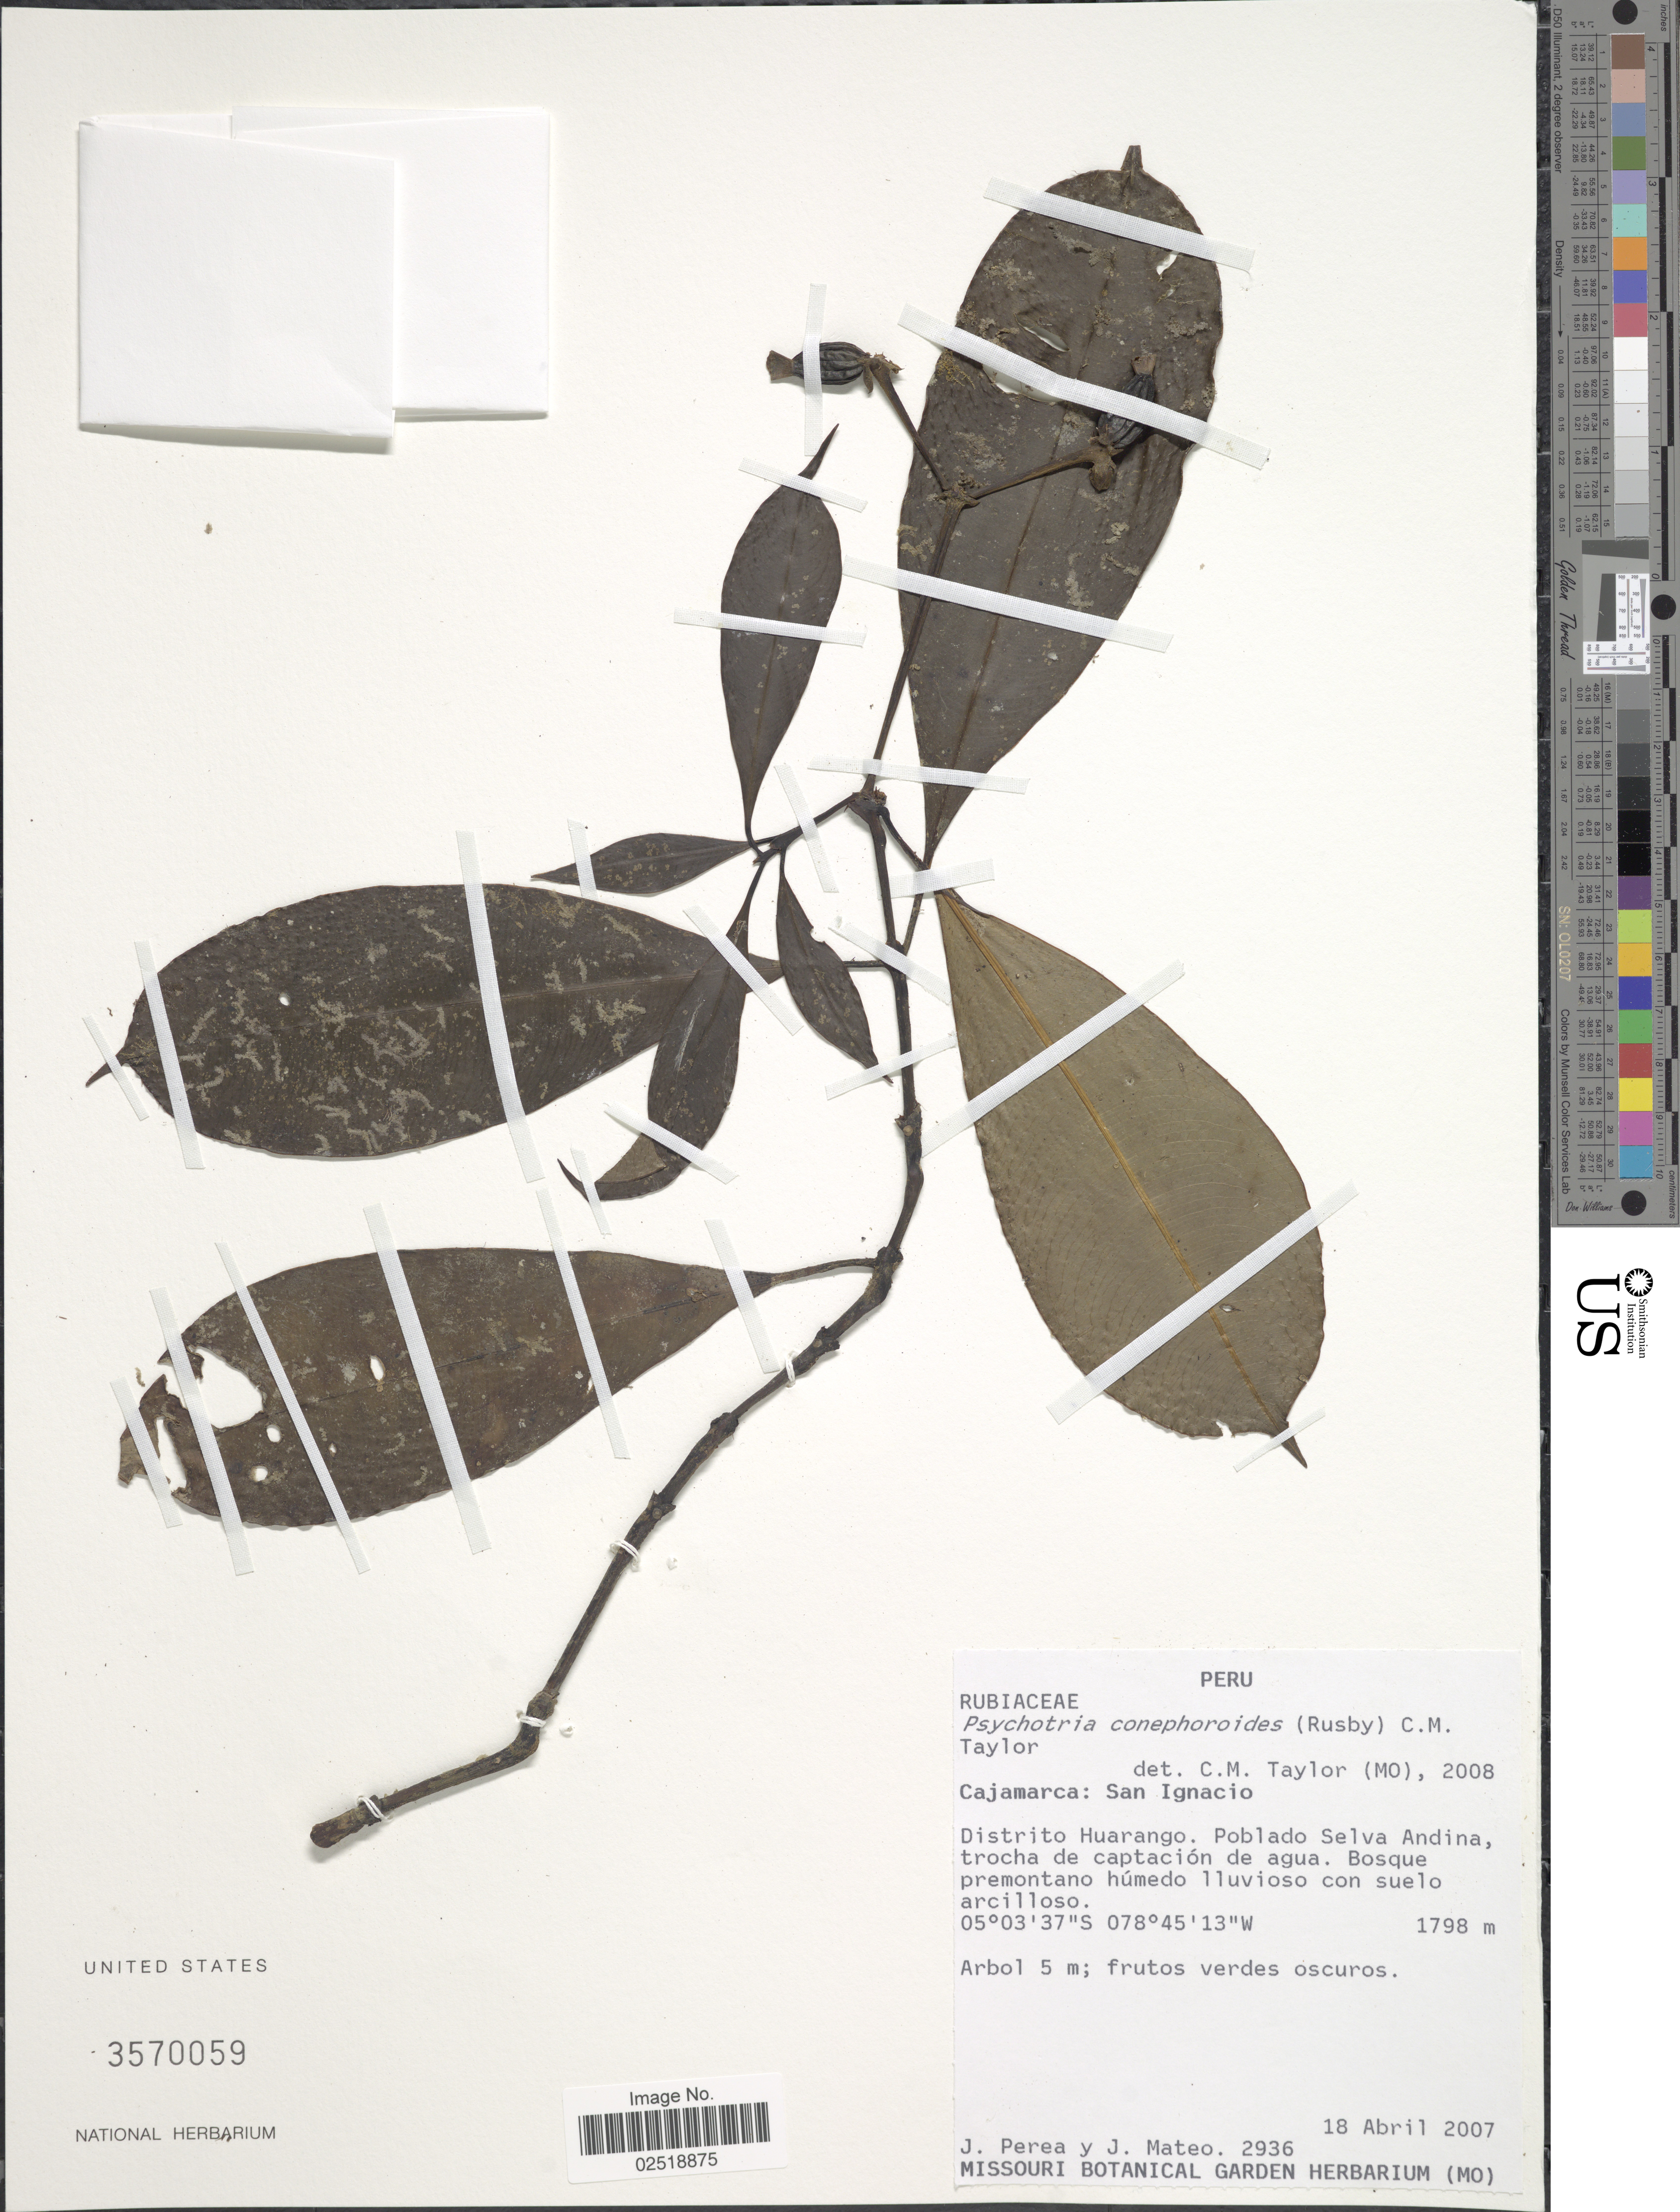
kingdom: Plantae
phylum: Tracheophyta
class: Magnoliopsida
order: Gentianales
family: Rubiaceae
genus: Psychotria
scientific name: Psychotria conephoroides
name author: (Rusby) C.M. Taylor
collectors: J. Perea & J. Mateo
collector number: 2936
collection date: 2007-04-18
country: Peru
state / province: Cajamarca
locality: San Ignacio, Distrito Huarango. Poblado Selva Andina, trocha de captación de agua. Bosque premontano húmedo lluvioso con suelo arcilloso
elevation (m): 1798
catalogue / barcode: US 3570059